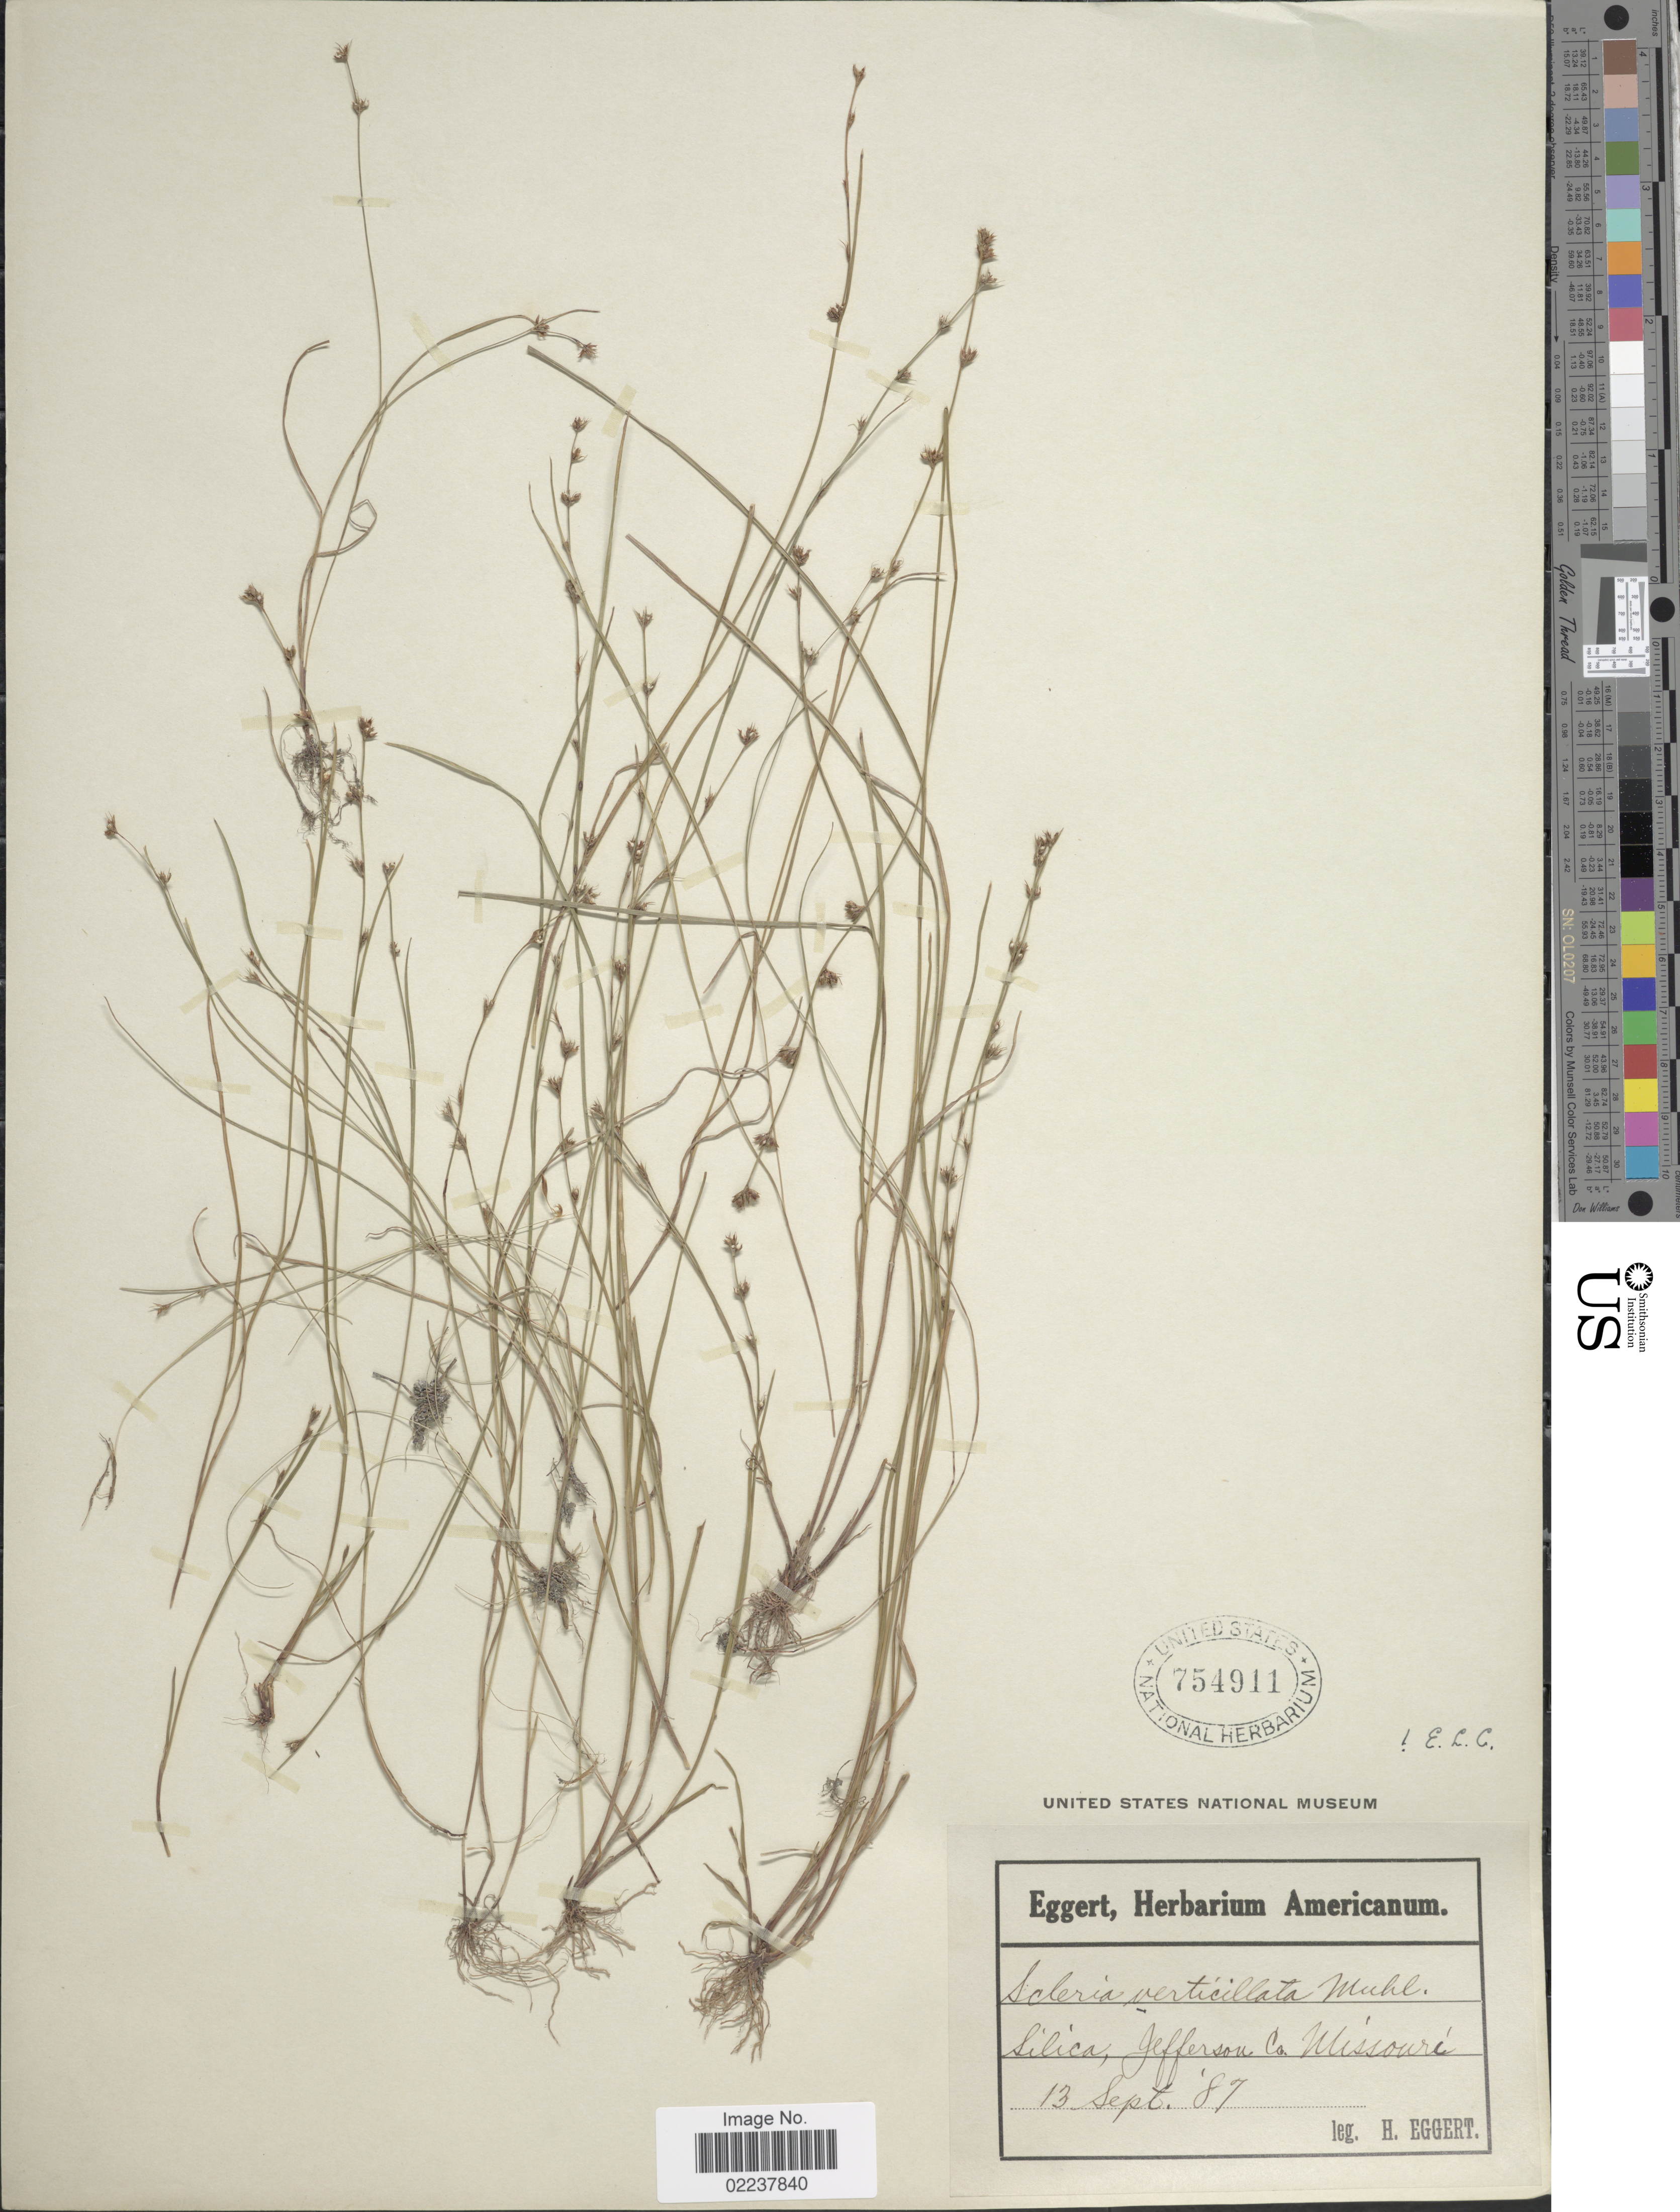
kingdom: Plantae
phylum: Tracheophyta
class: Liliopsida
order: Poales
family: Cyperaceae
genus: Scleria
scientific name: Scleria verticillata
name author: Muhl. ex Willd.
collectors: H. Eggert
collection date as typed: Transcribed d/m/y: 13/9/87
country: United States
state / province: Missouri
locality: Silica, Jefferson Co.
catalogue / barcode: US 754911